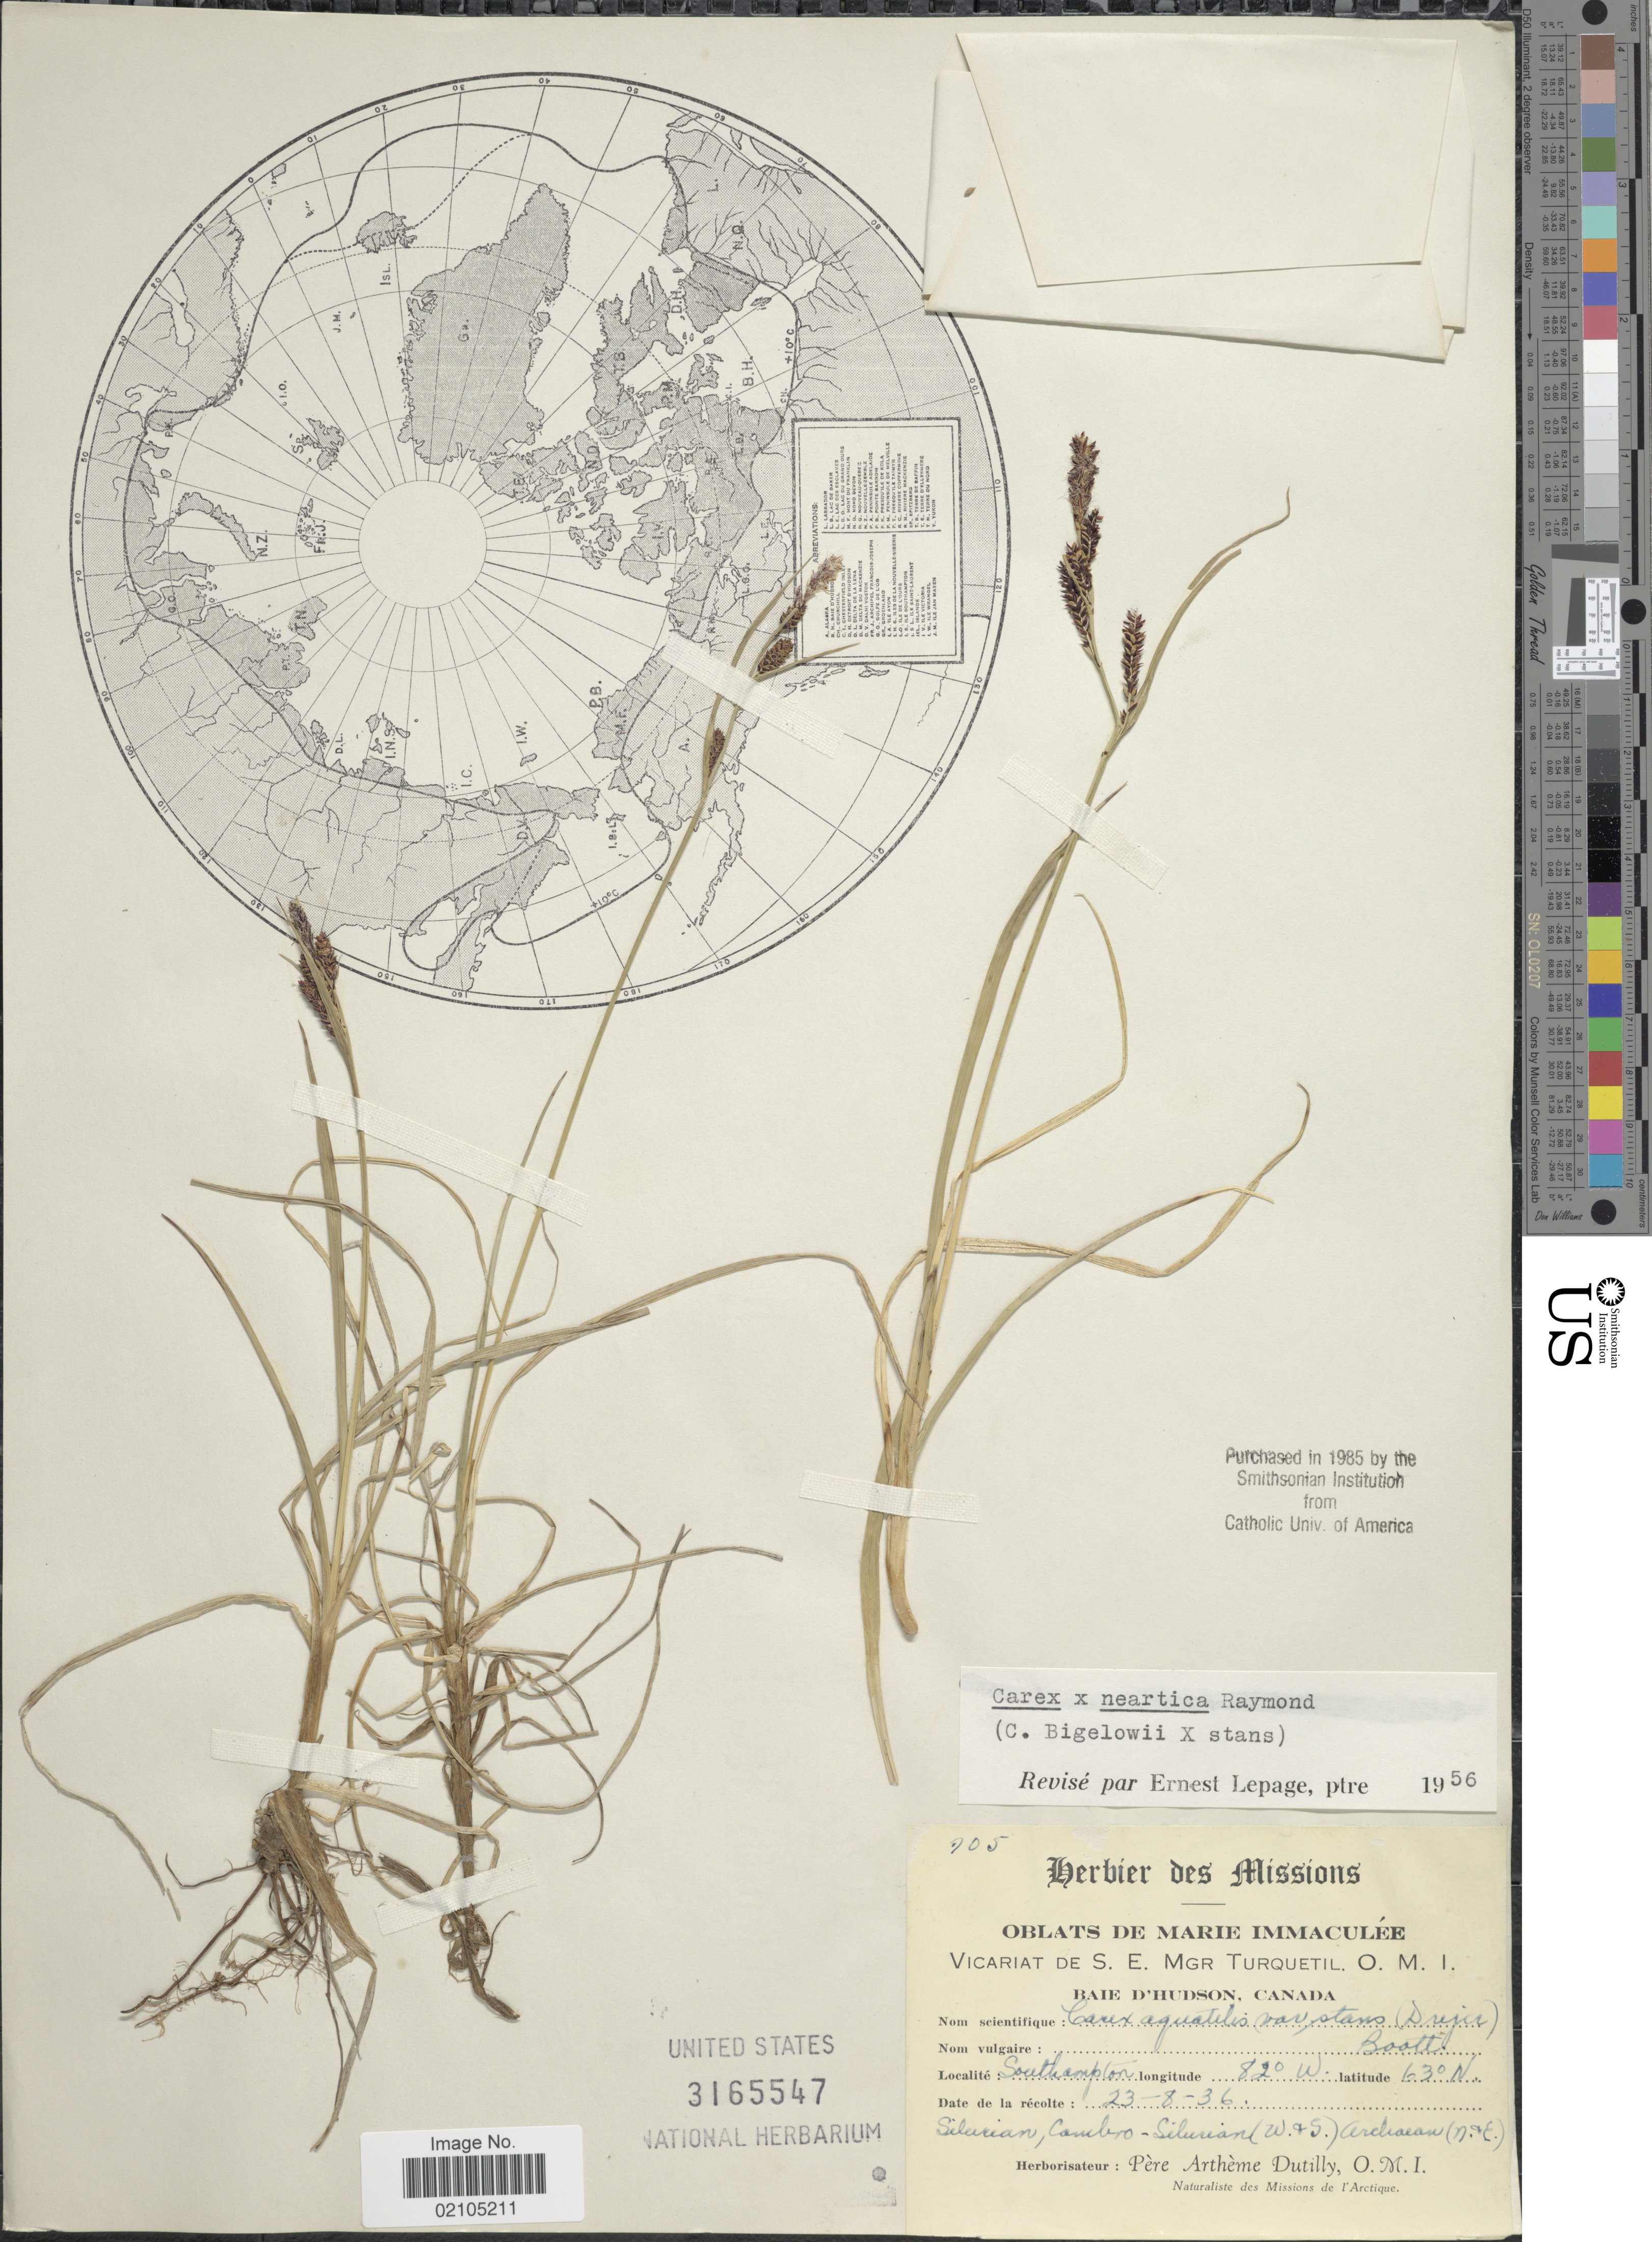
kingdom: Plantae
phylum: Tracheophyta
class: Liliopsida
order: Poales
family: Cyperaceae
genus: Carex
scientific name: Carex bigelowii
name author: Torr. ex Schwein.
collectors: A. Dutilly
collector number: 705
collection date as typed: Transcribed d/m/y: 23/8/36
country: Canada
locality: Raie D'Hudson, Canada, Southampton.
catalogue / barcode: US 3165547